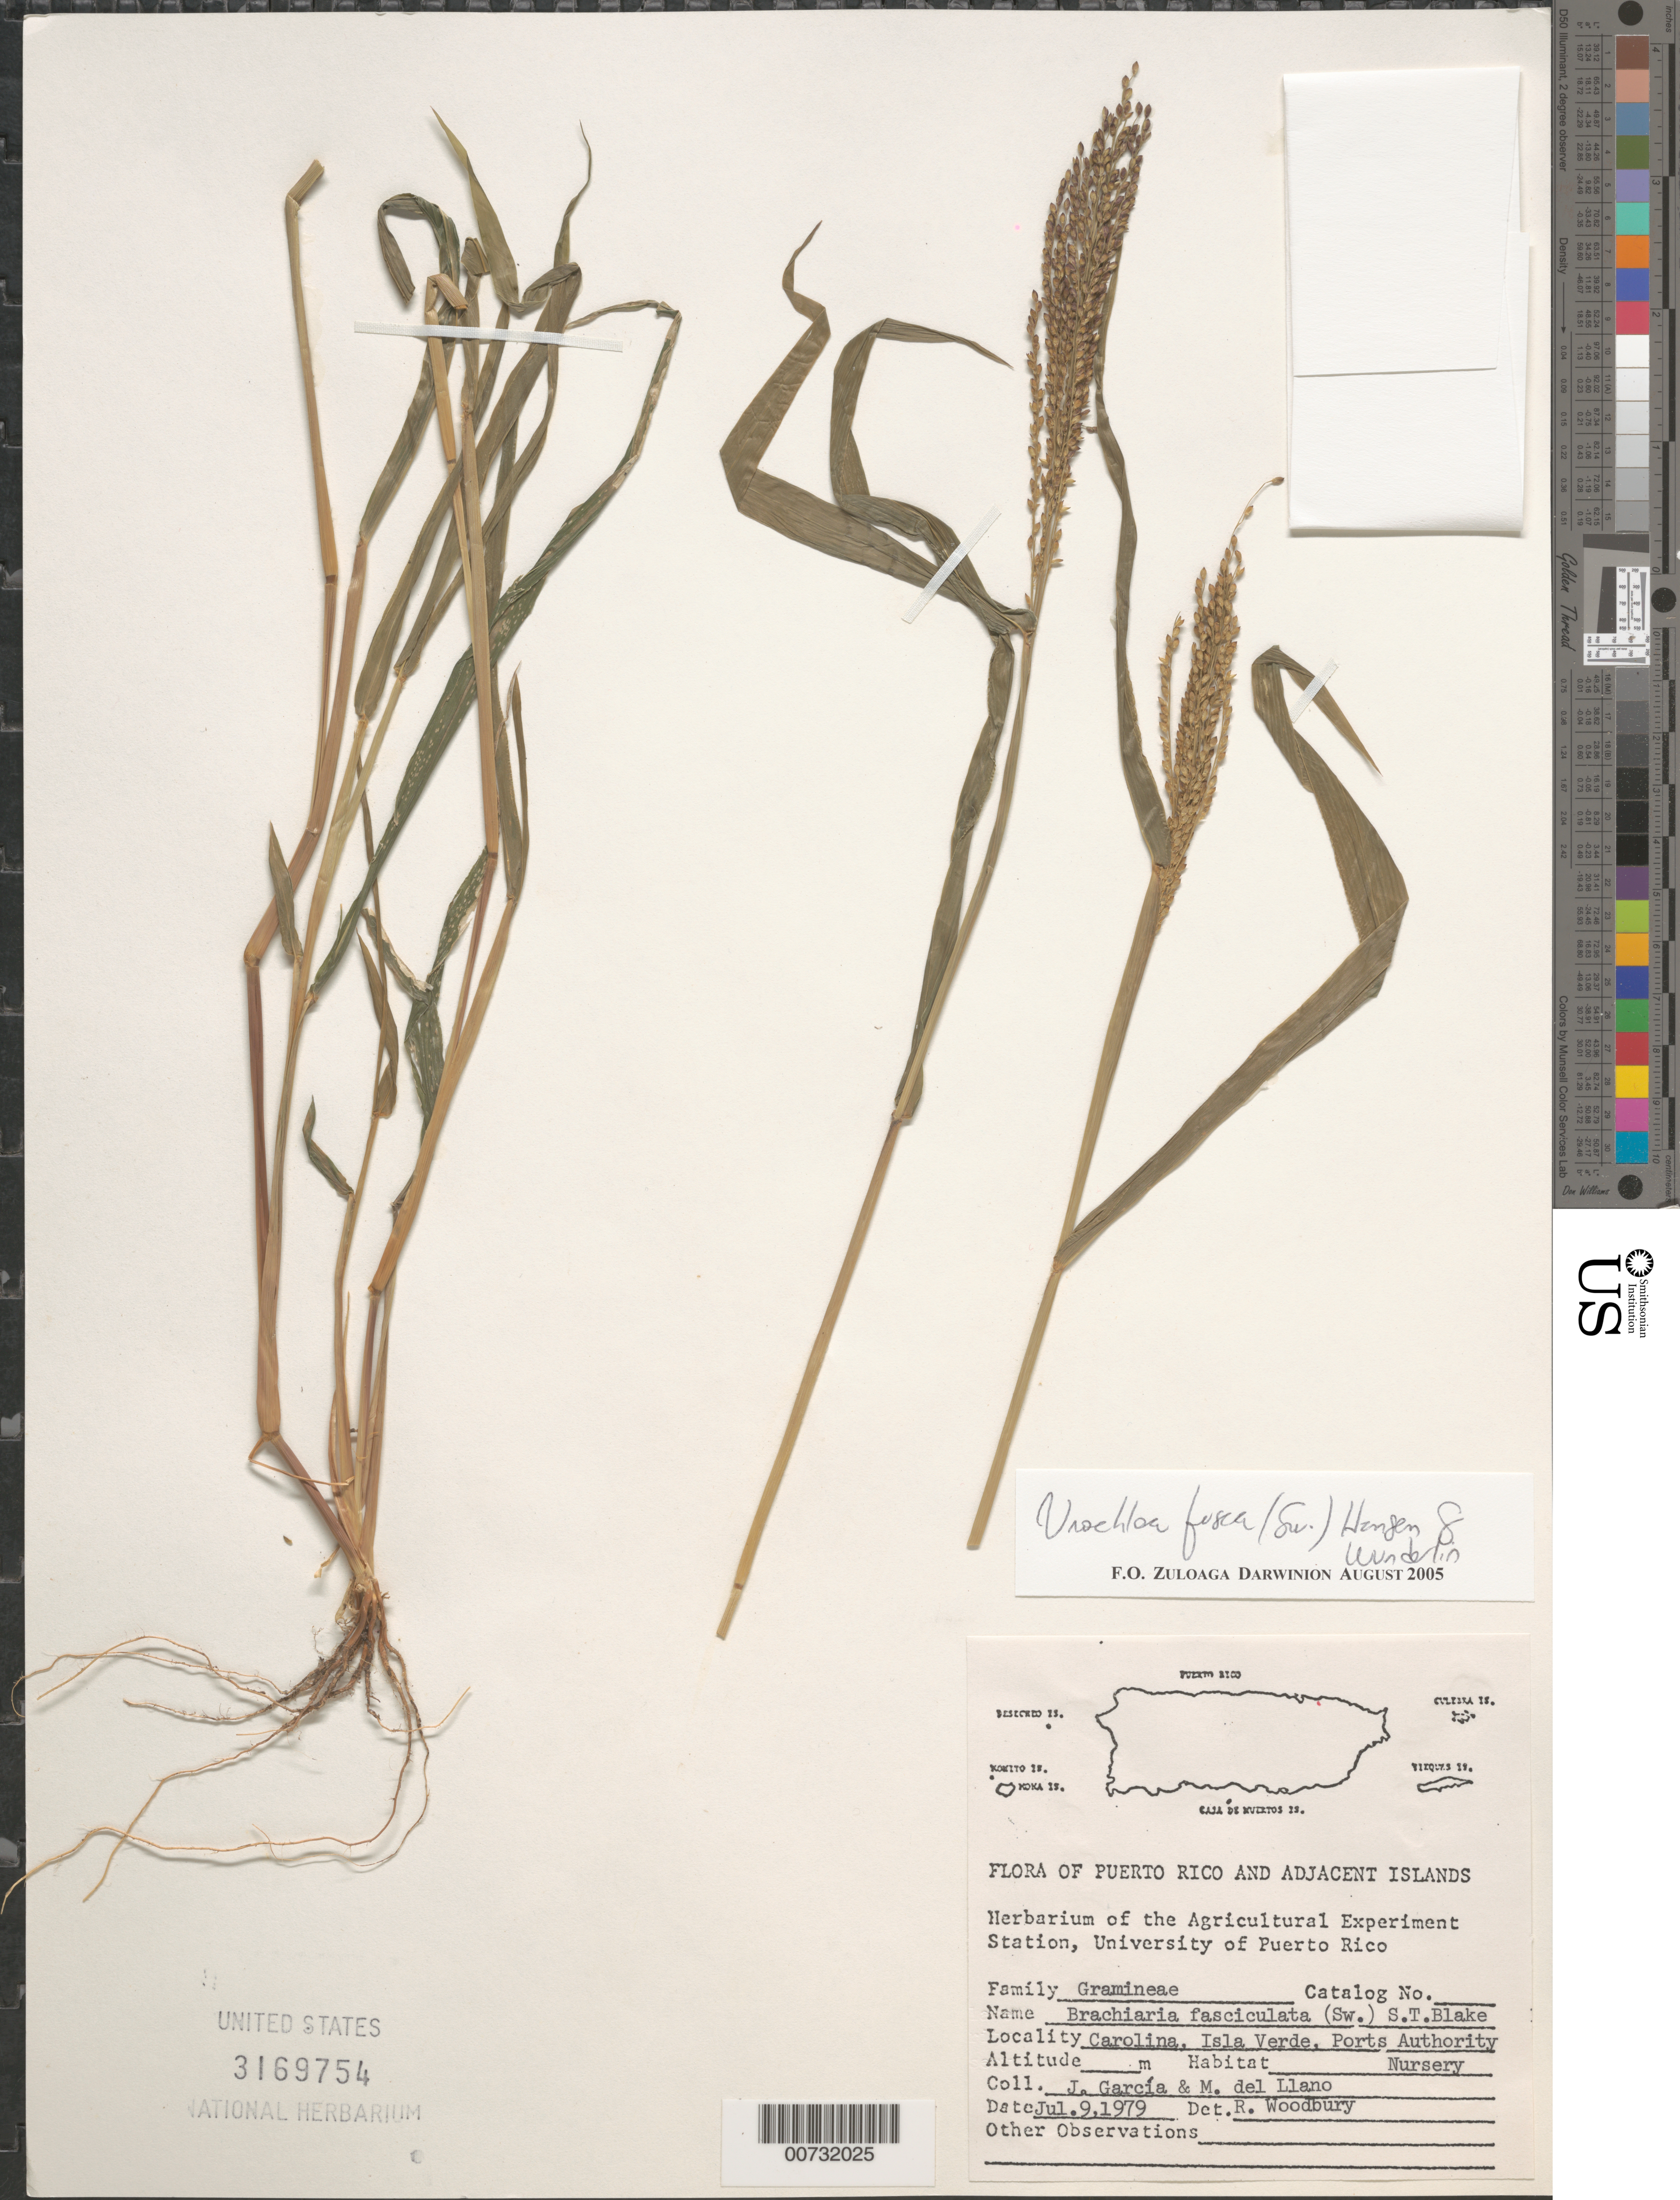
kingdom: Plantae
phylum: Tracheophyta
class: Liliopsida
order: Poales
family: Poaceae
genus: Urochloa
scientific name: Urochloa fusca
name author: (Sw.) B.F. Hansen & Wunderlin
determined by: Woodbury, R. O.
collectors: J. García & M. Llano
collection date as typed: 09 Jul 1979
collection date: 1979-07-09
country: Puerto Rico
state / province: Carolina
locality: Carolina, Isla Verde, Ports Authority Nursery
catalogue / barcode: US 3169754